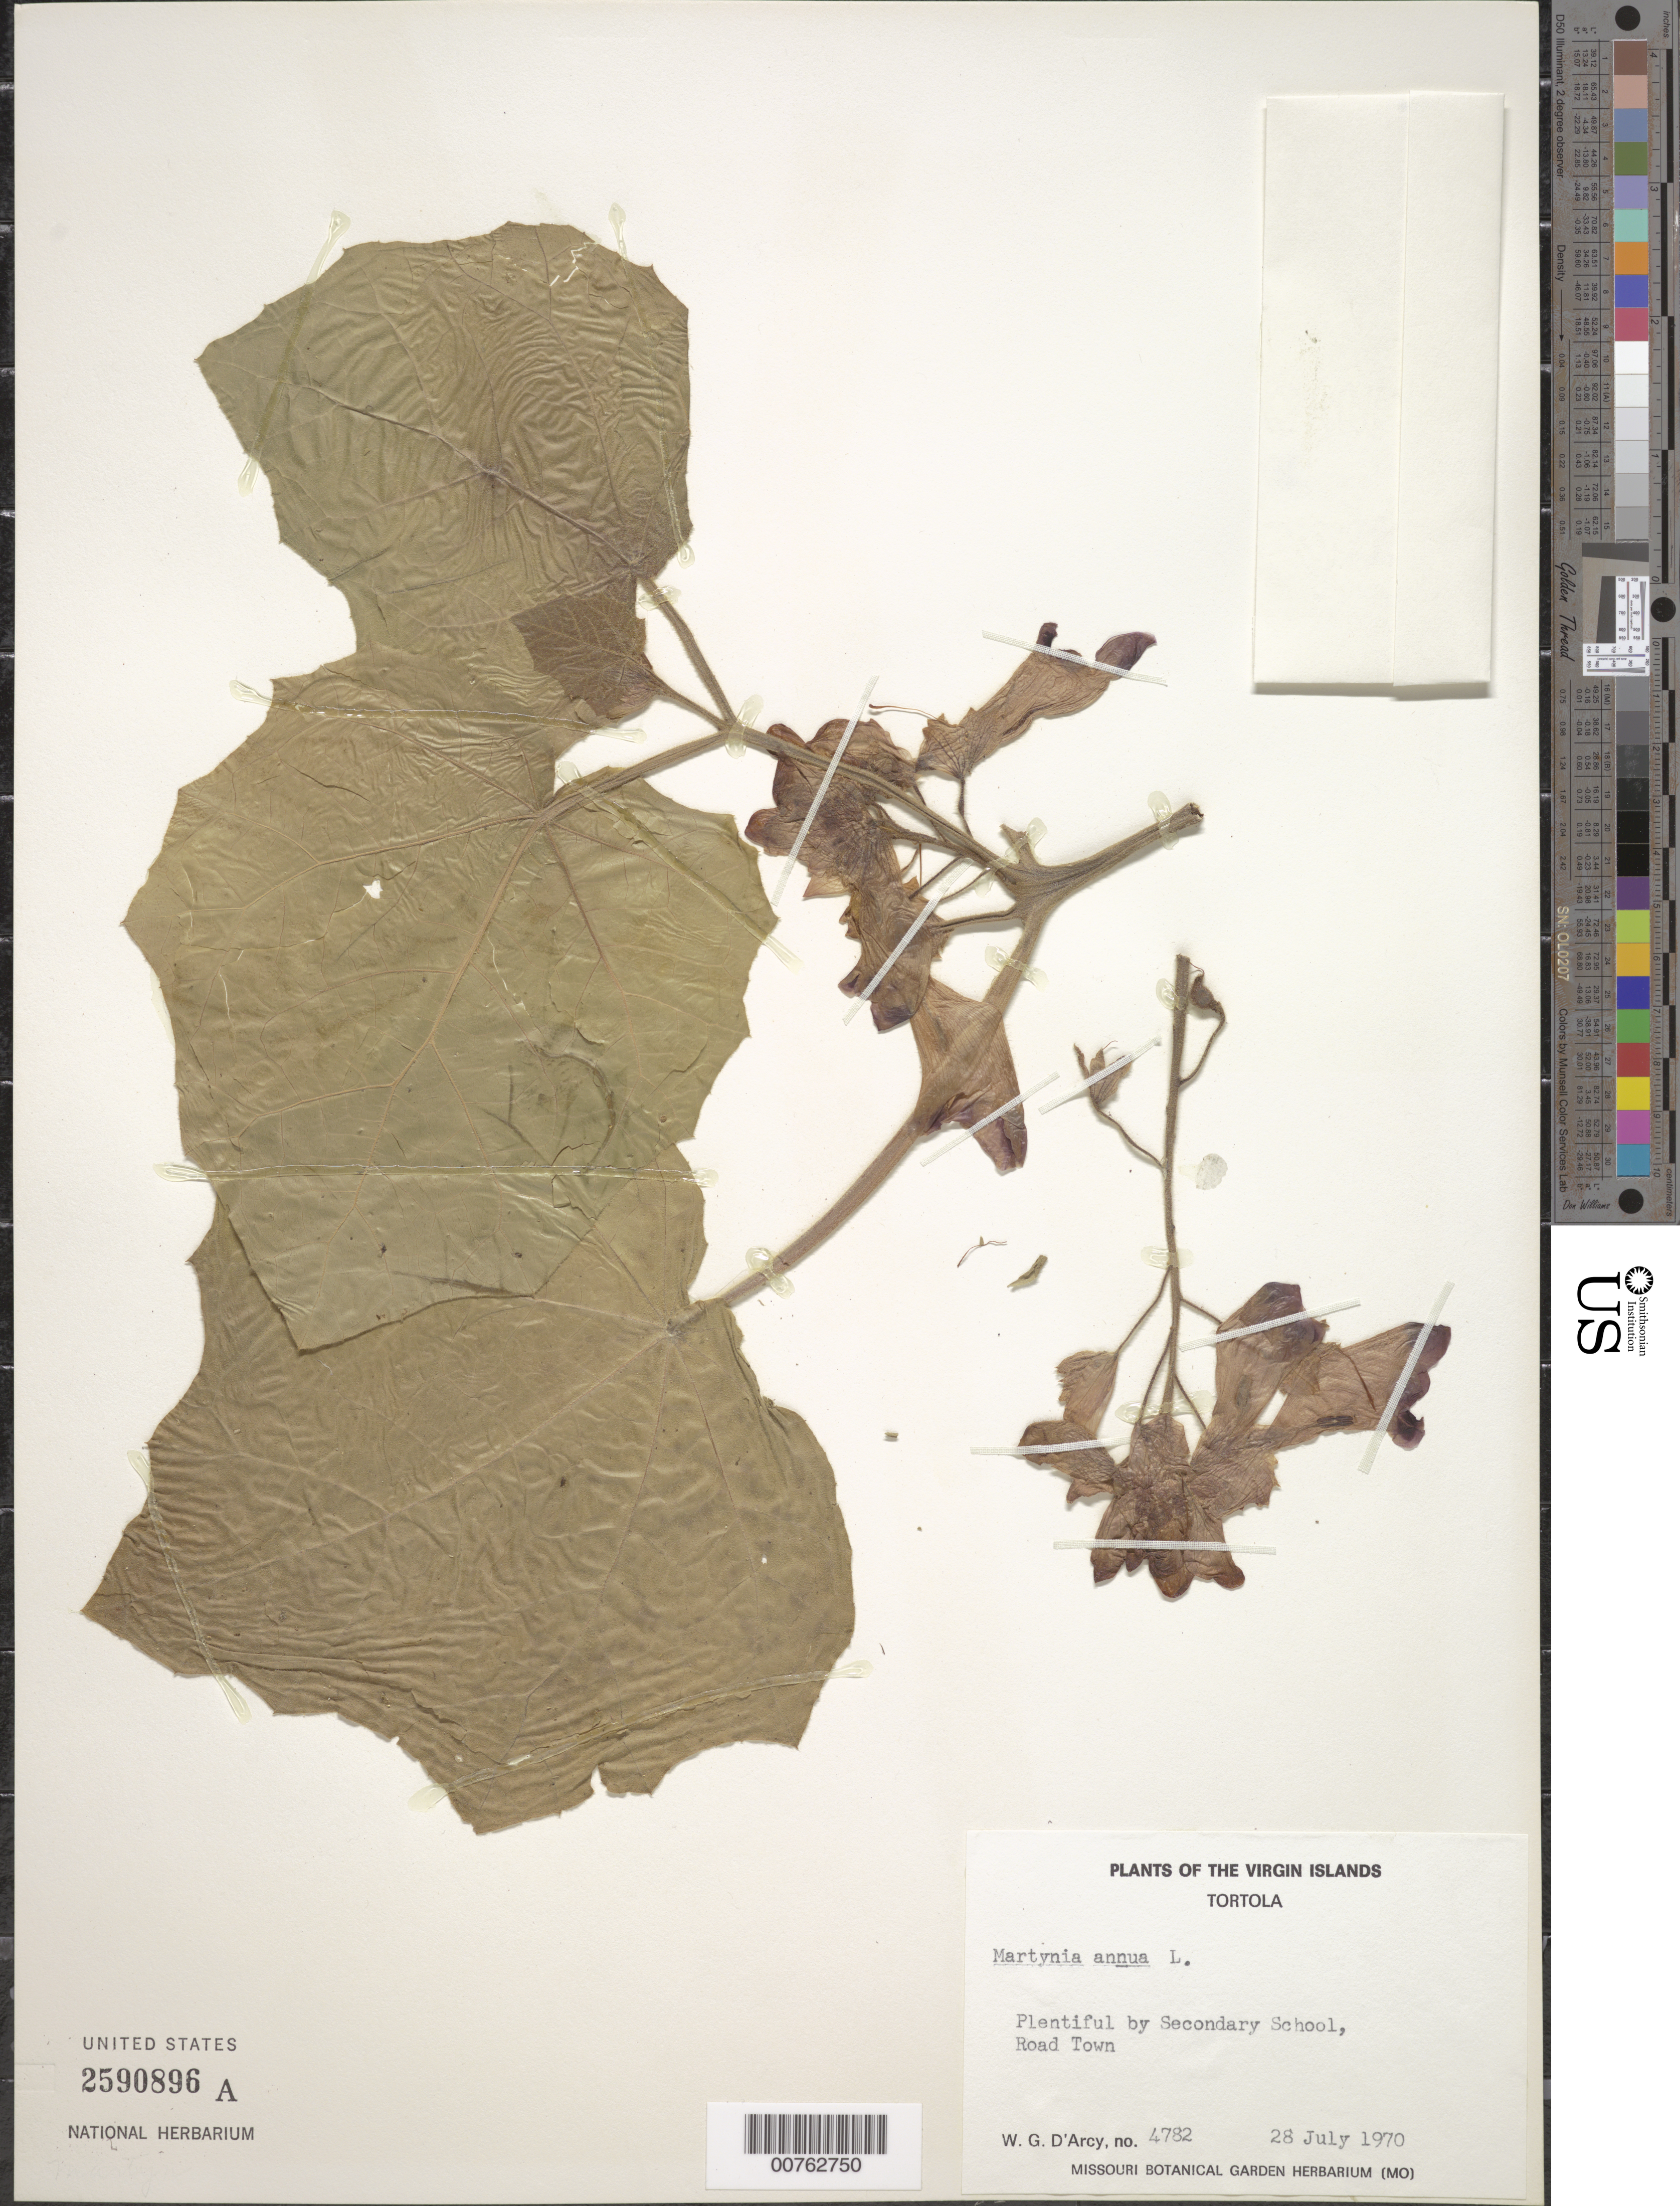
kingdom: Plantae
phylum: Tracheophyta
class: Magnoliopsida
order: Lamiales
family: Martyniaceae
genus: Martynia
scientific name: Martynia annua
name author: L.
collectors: W. G. D'Arcy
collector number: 4782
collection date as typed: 28 Jul 1970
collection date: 1970-07-28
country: British Virgin Islands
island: Tortola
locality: Plentiful by Seconday School, Roadtown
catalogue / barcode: US 2590896A